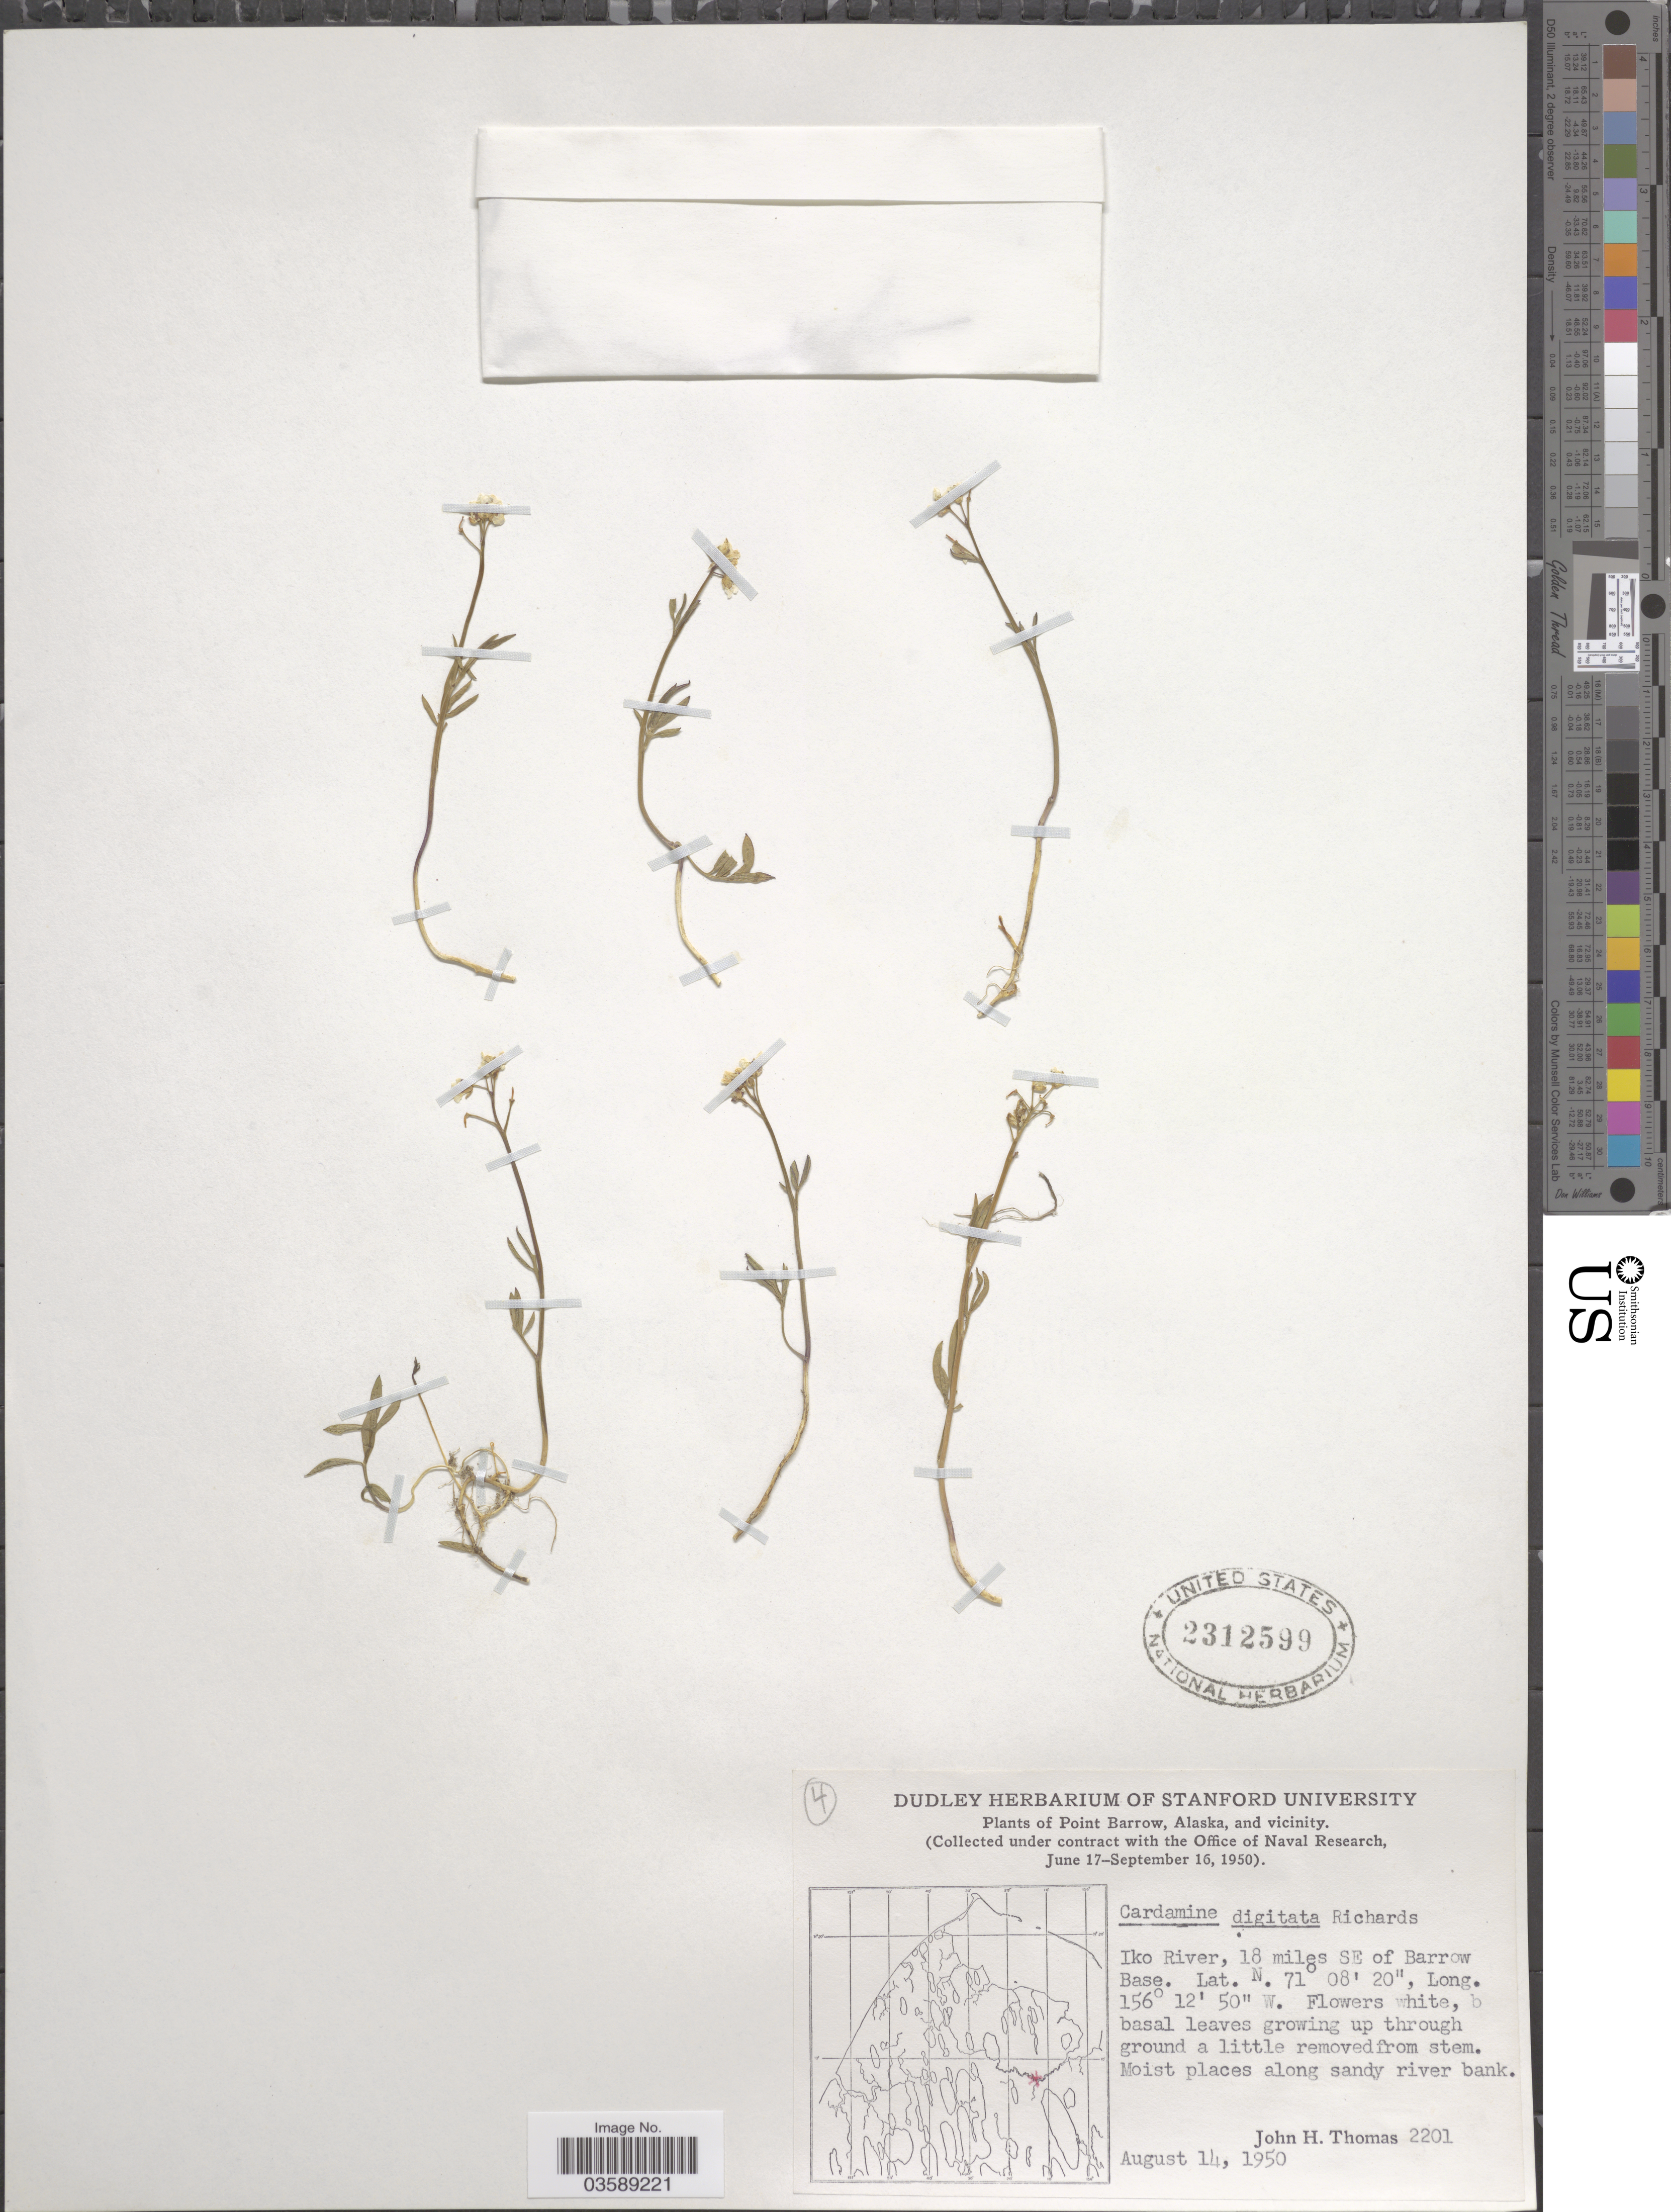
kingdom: Plantae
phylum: Tracheophyta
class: Magnoliopsida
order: Brassicales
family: Brassicaceae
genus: Cardamine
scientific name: Cardamine digitata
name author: Richardson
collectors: J. H. Thomas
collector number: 2201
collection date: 1950-08-14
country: United States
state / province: Alaska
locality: Point Barrow, and vicinity. Iko River, 18 miles SE of Barrow Base.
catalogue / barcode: US 2312599